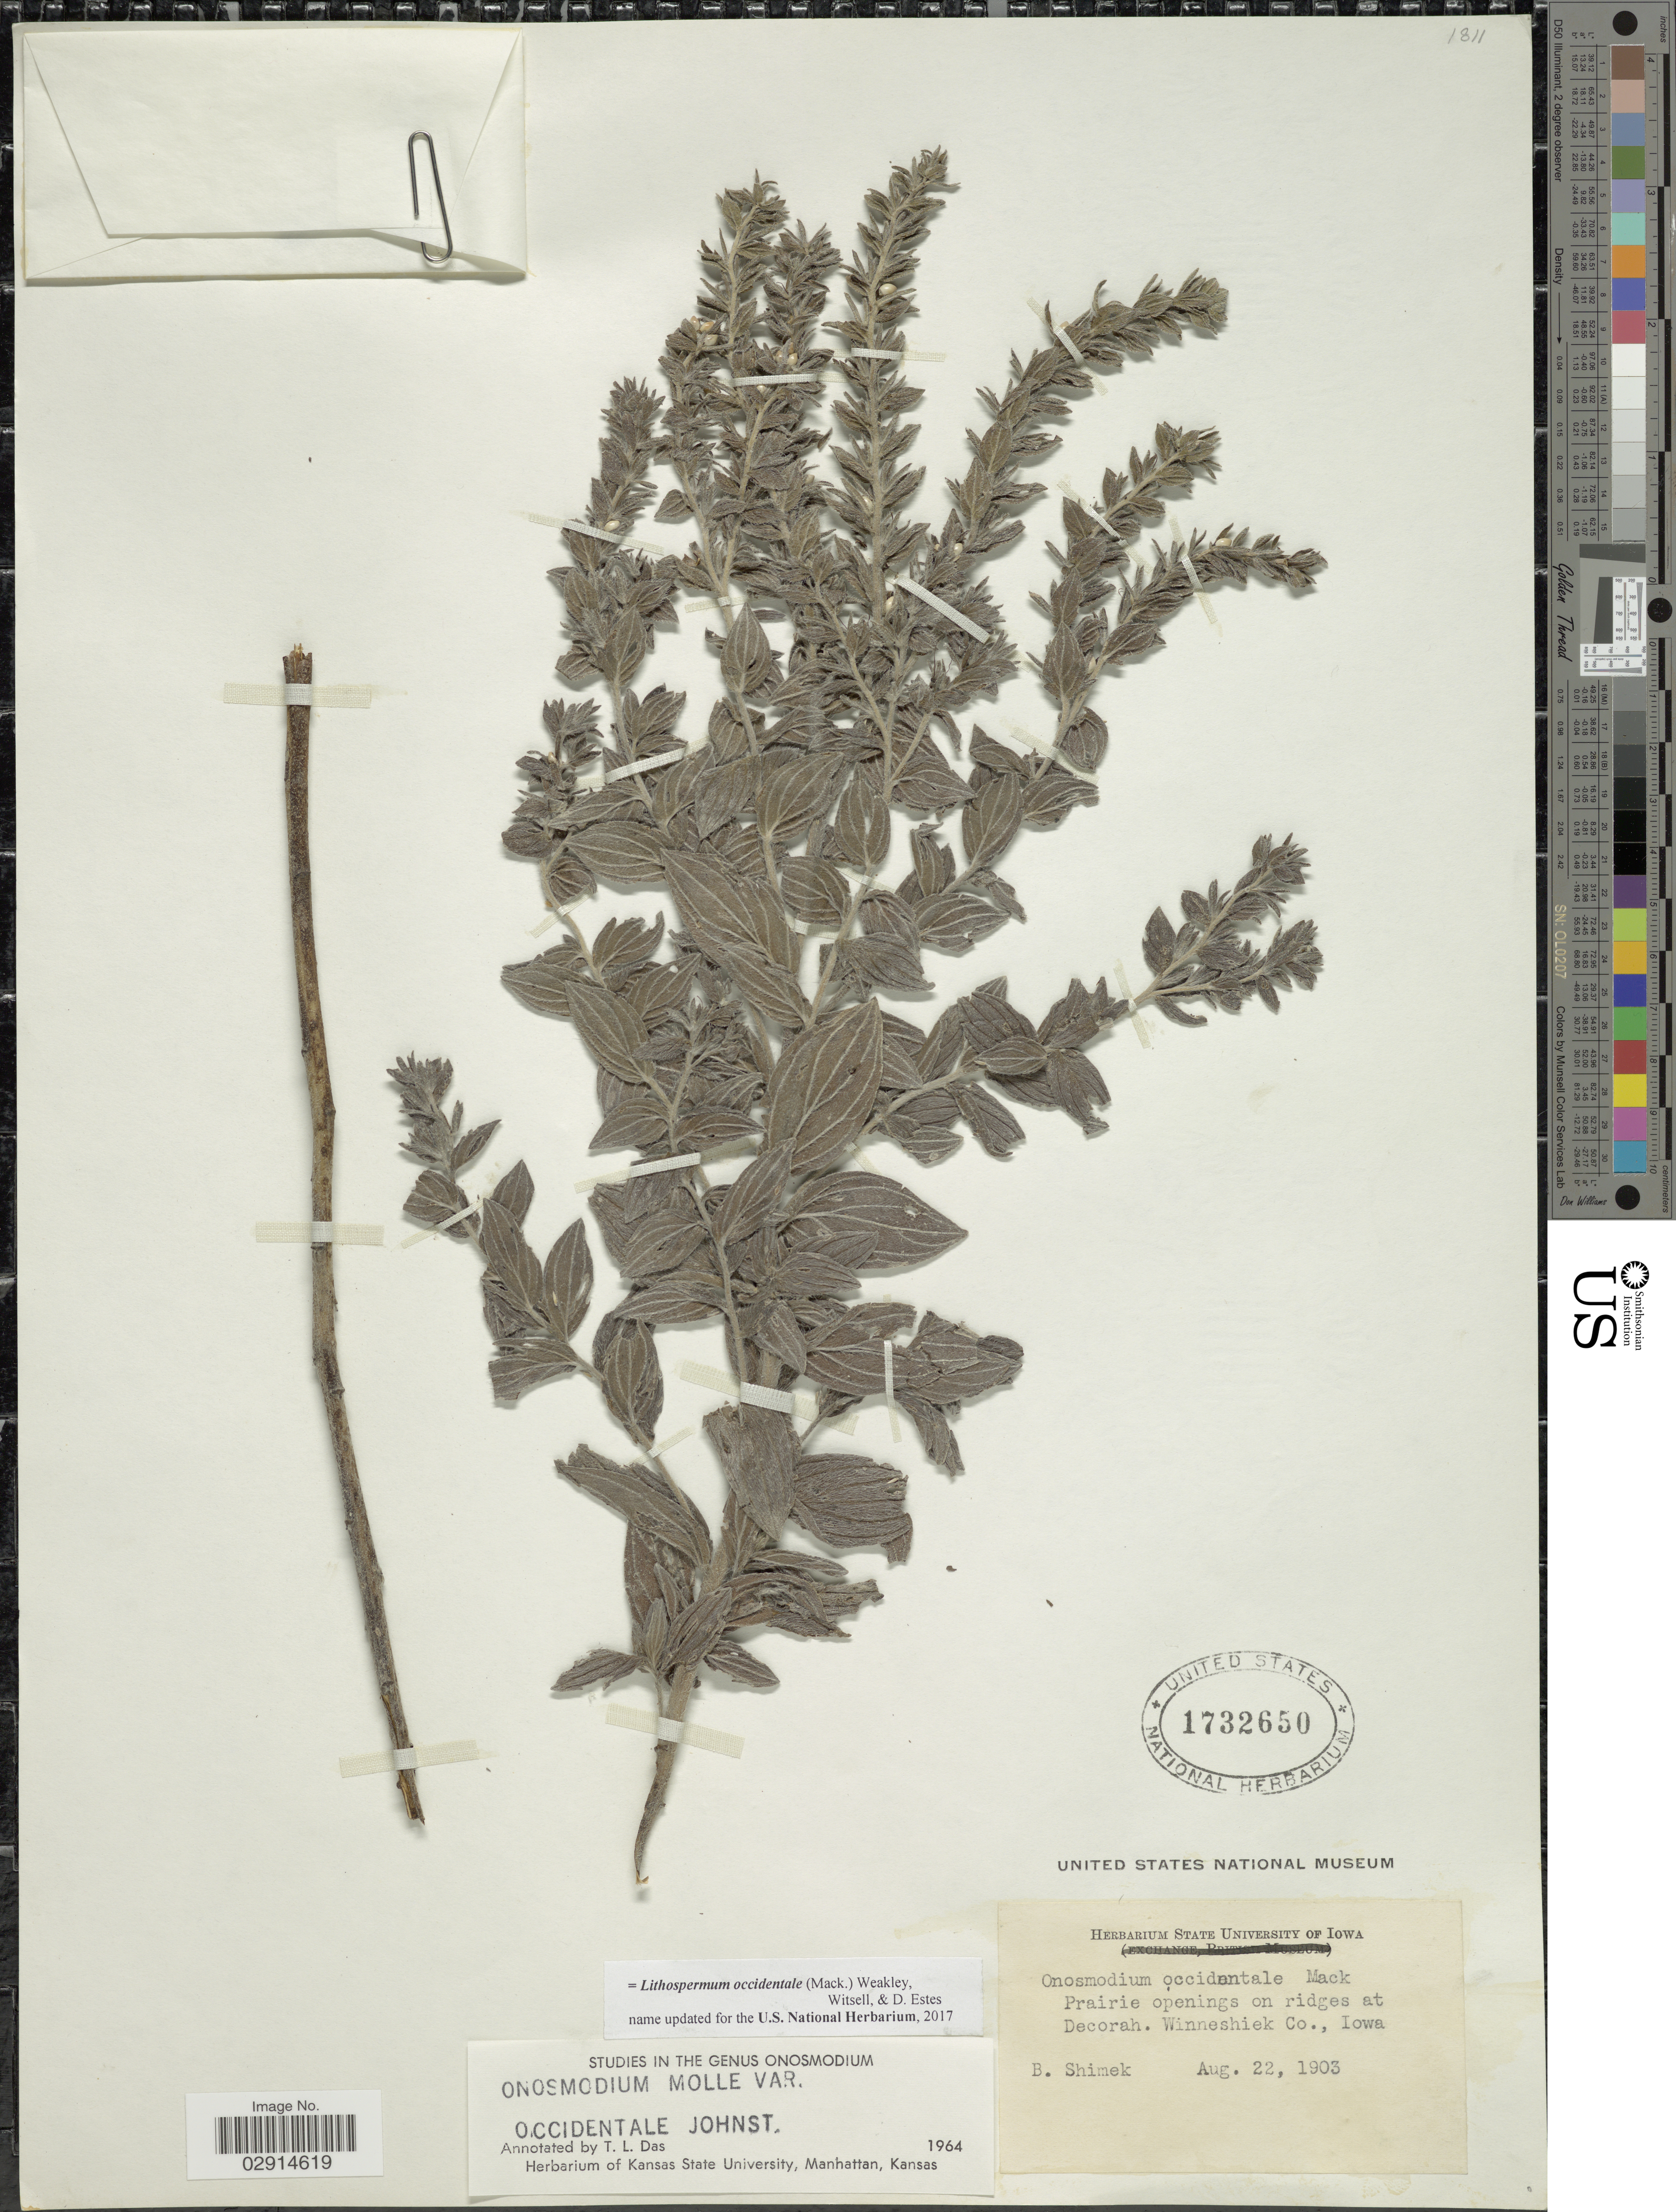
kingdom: Plantae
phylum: Tracheophyta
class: Magnoliopsida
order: Boraginales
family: Boraginaceae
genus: Lithospermum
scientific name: Lithospermum occidentale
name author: (Mack.) Weakley et al.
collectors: B. Shimek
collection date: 1903-08-22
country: United States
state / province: Iowa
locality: Mack Prairie opeings on ridges at Decorah. Winneshiek Co.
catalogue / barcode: US 1732650